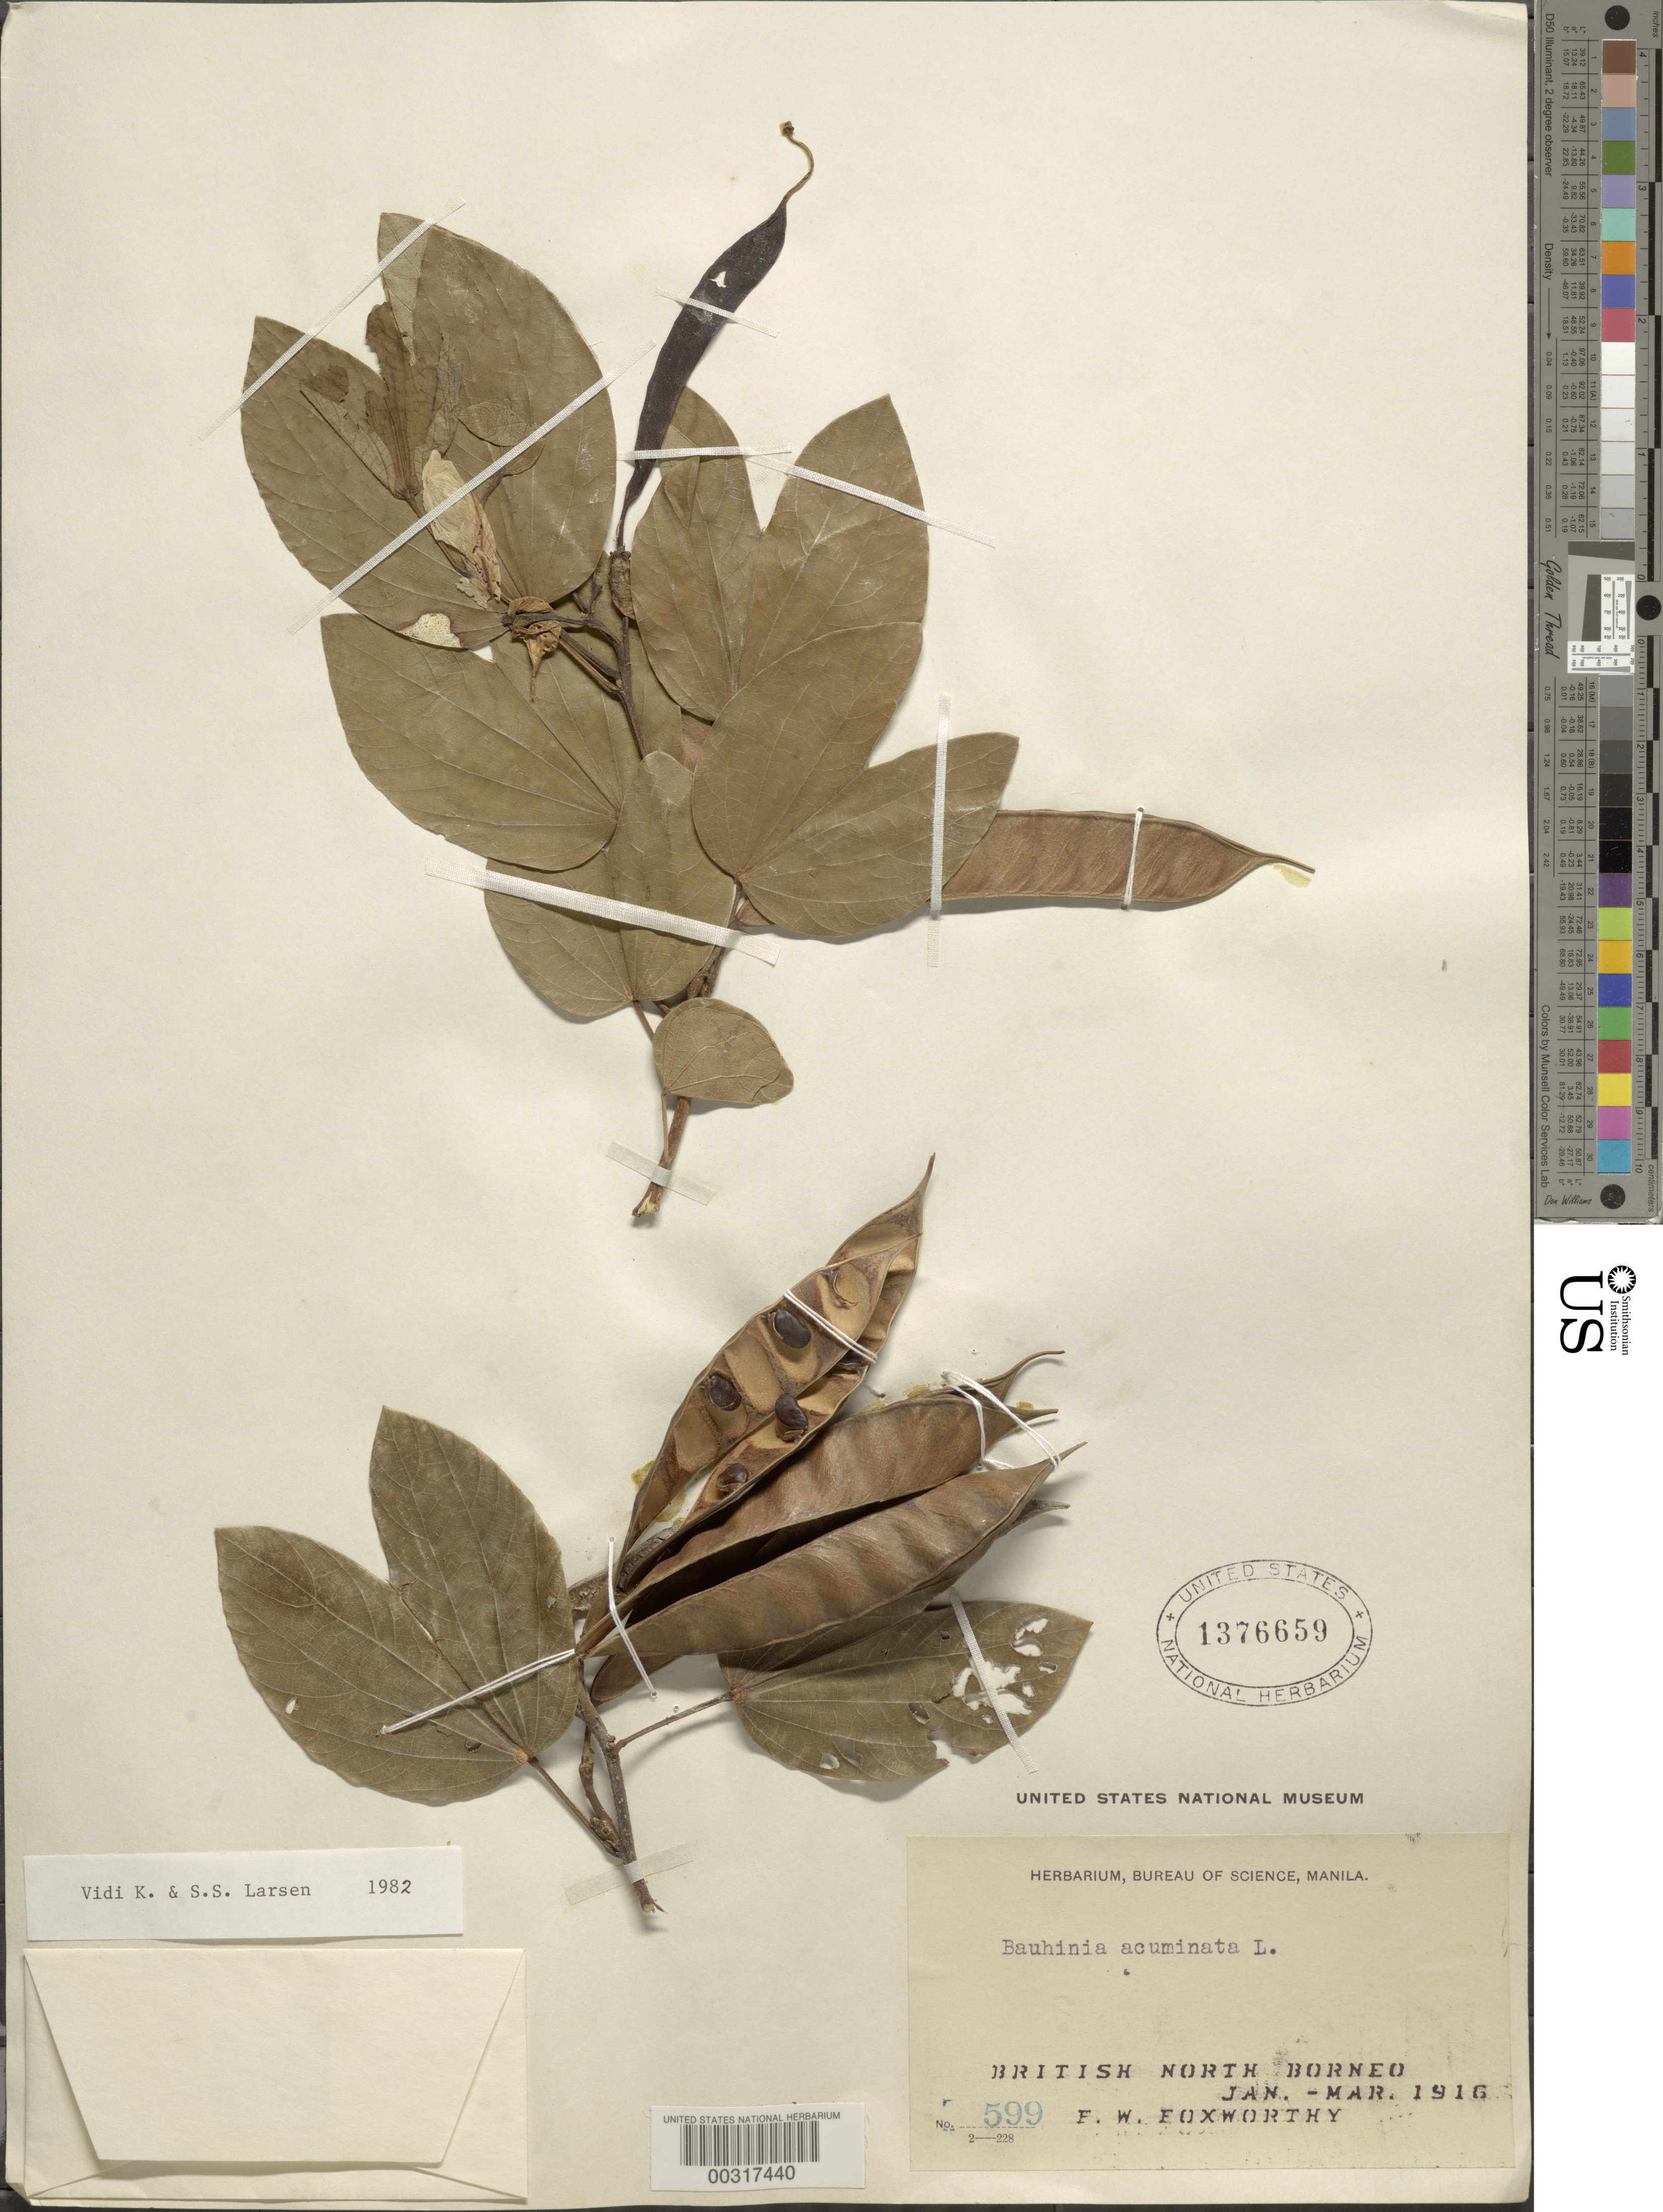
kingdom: Plantae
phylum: Tracheophyta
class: Magnoliopsida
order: Fabales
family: Fabaceae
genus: Bauhinia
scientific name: Bauhinia acuminata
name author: L.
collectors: F. W. Foxworthy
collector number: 599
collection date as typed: Jan 1916 to -- Mar 1916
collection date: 1916-01/1916-03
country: Malaysia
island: Borneo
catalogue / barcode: US 1376659